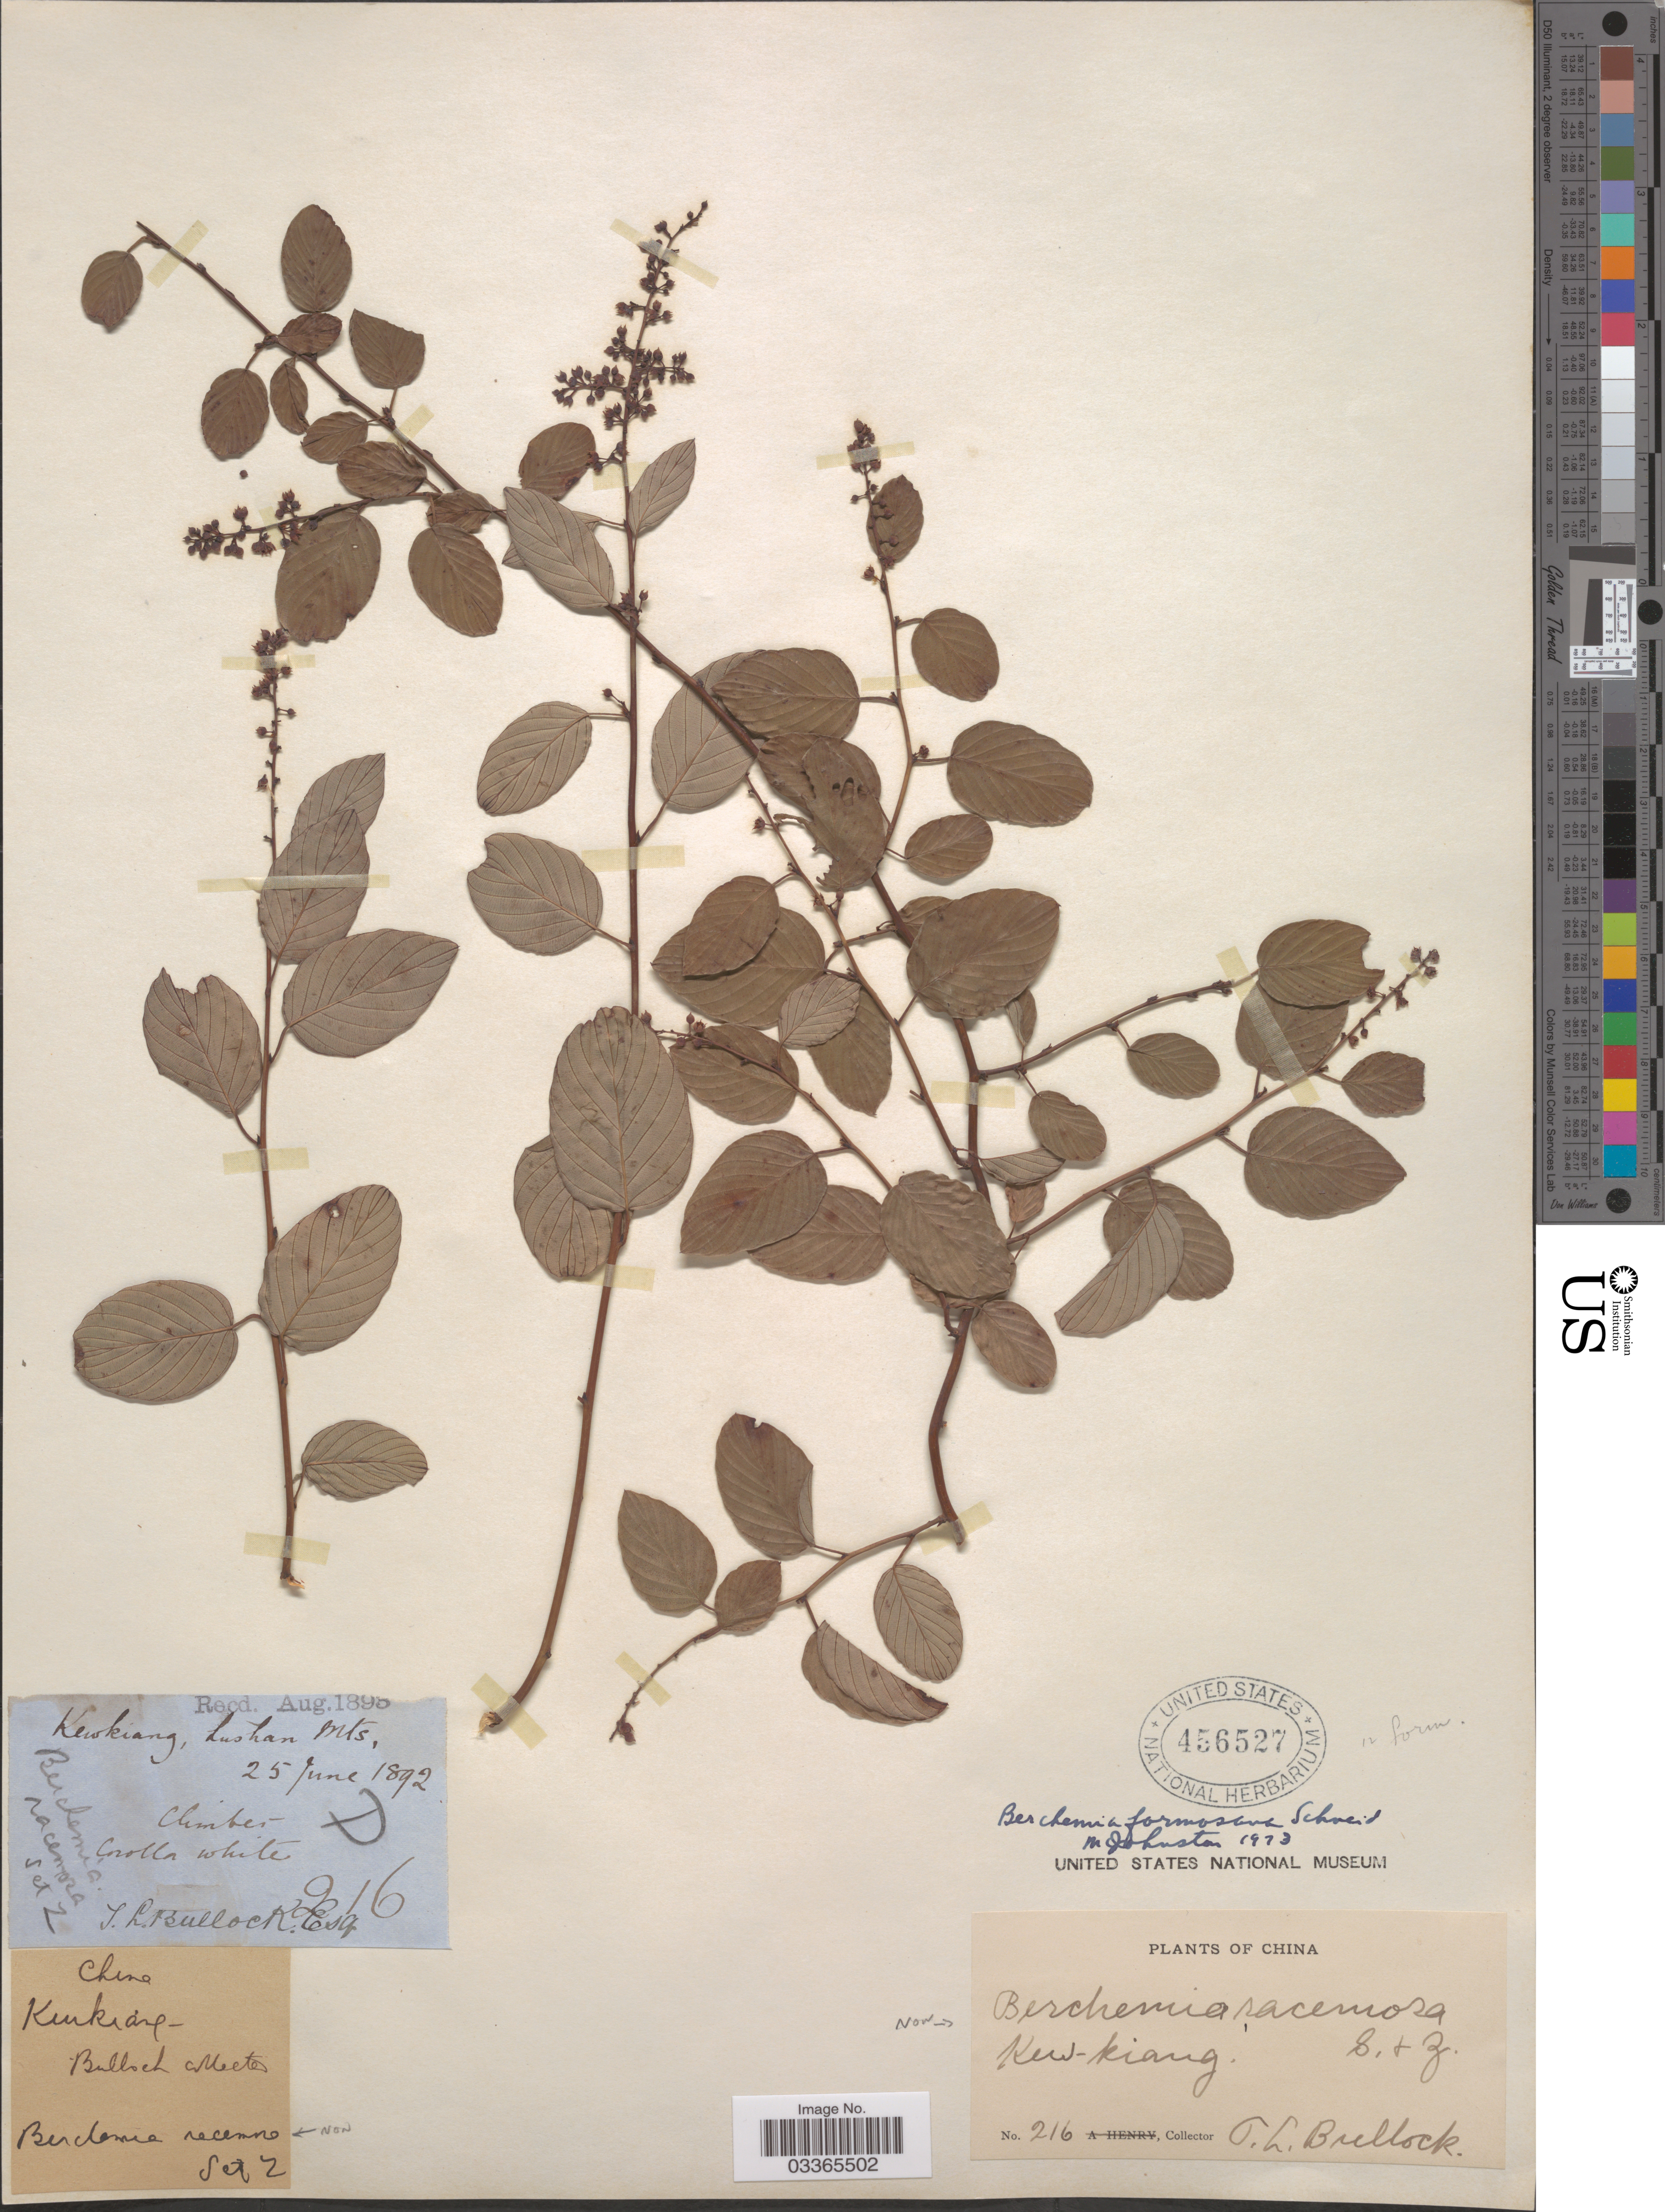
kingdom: Plantae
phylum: Tracheophyta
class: Magnoliopsida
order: Rosales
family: Rhamnaceae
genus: Berchemia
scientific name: Berchemia formosana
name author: C.K. Schneid.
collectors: T. L. Bullock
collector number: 216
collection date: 1892-06-25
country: China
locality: Kew-kiang. Lushan Mts.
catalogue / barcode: US 456527